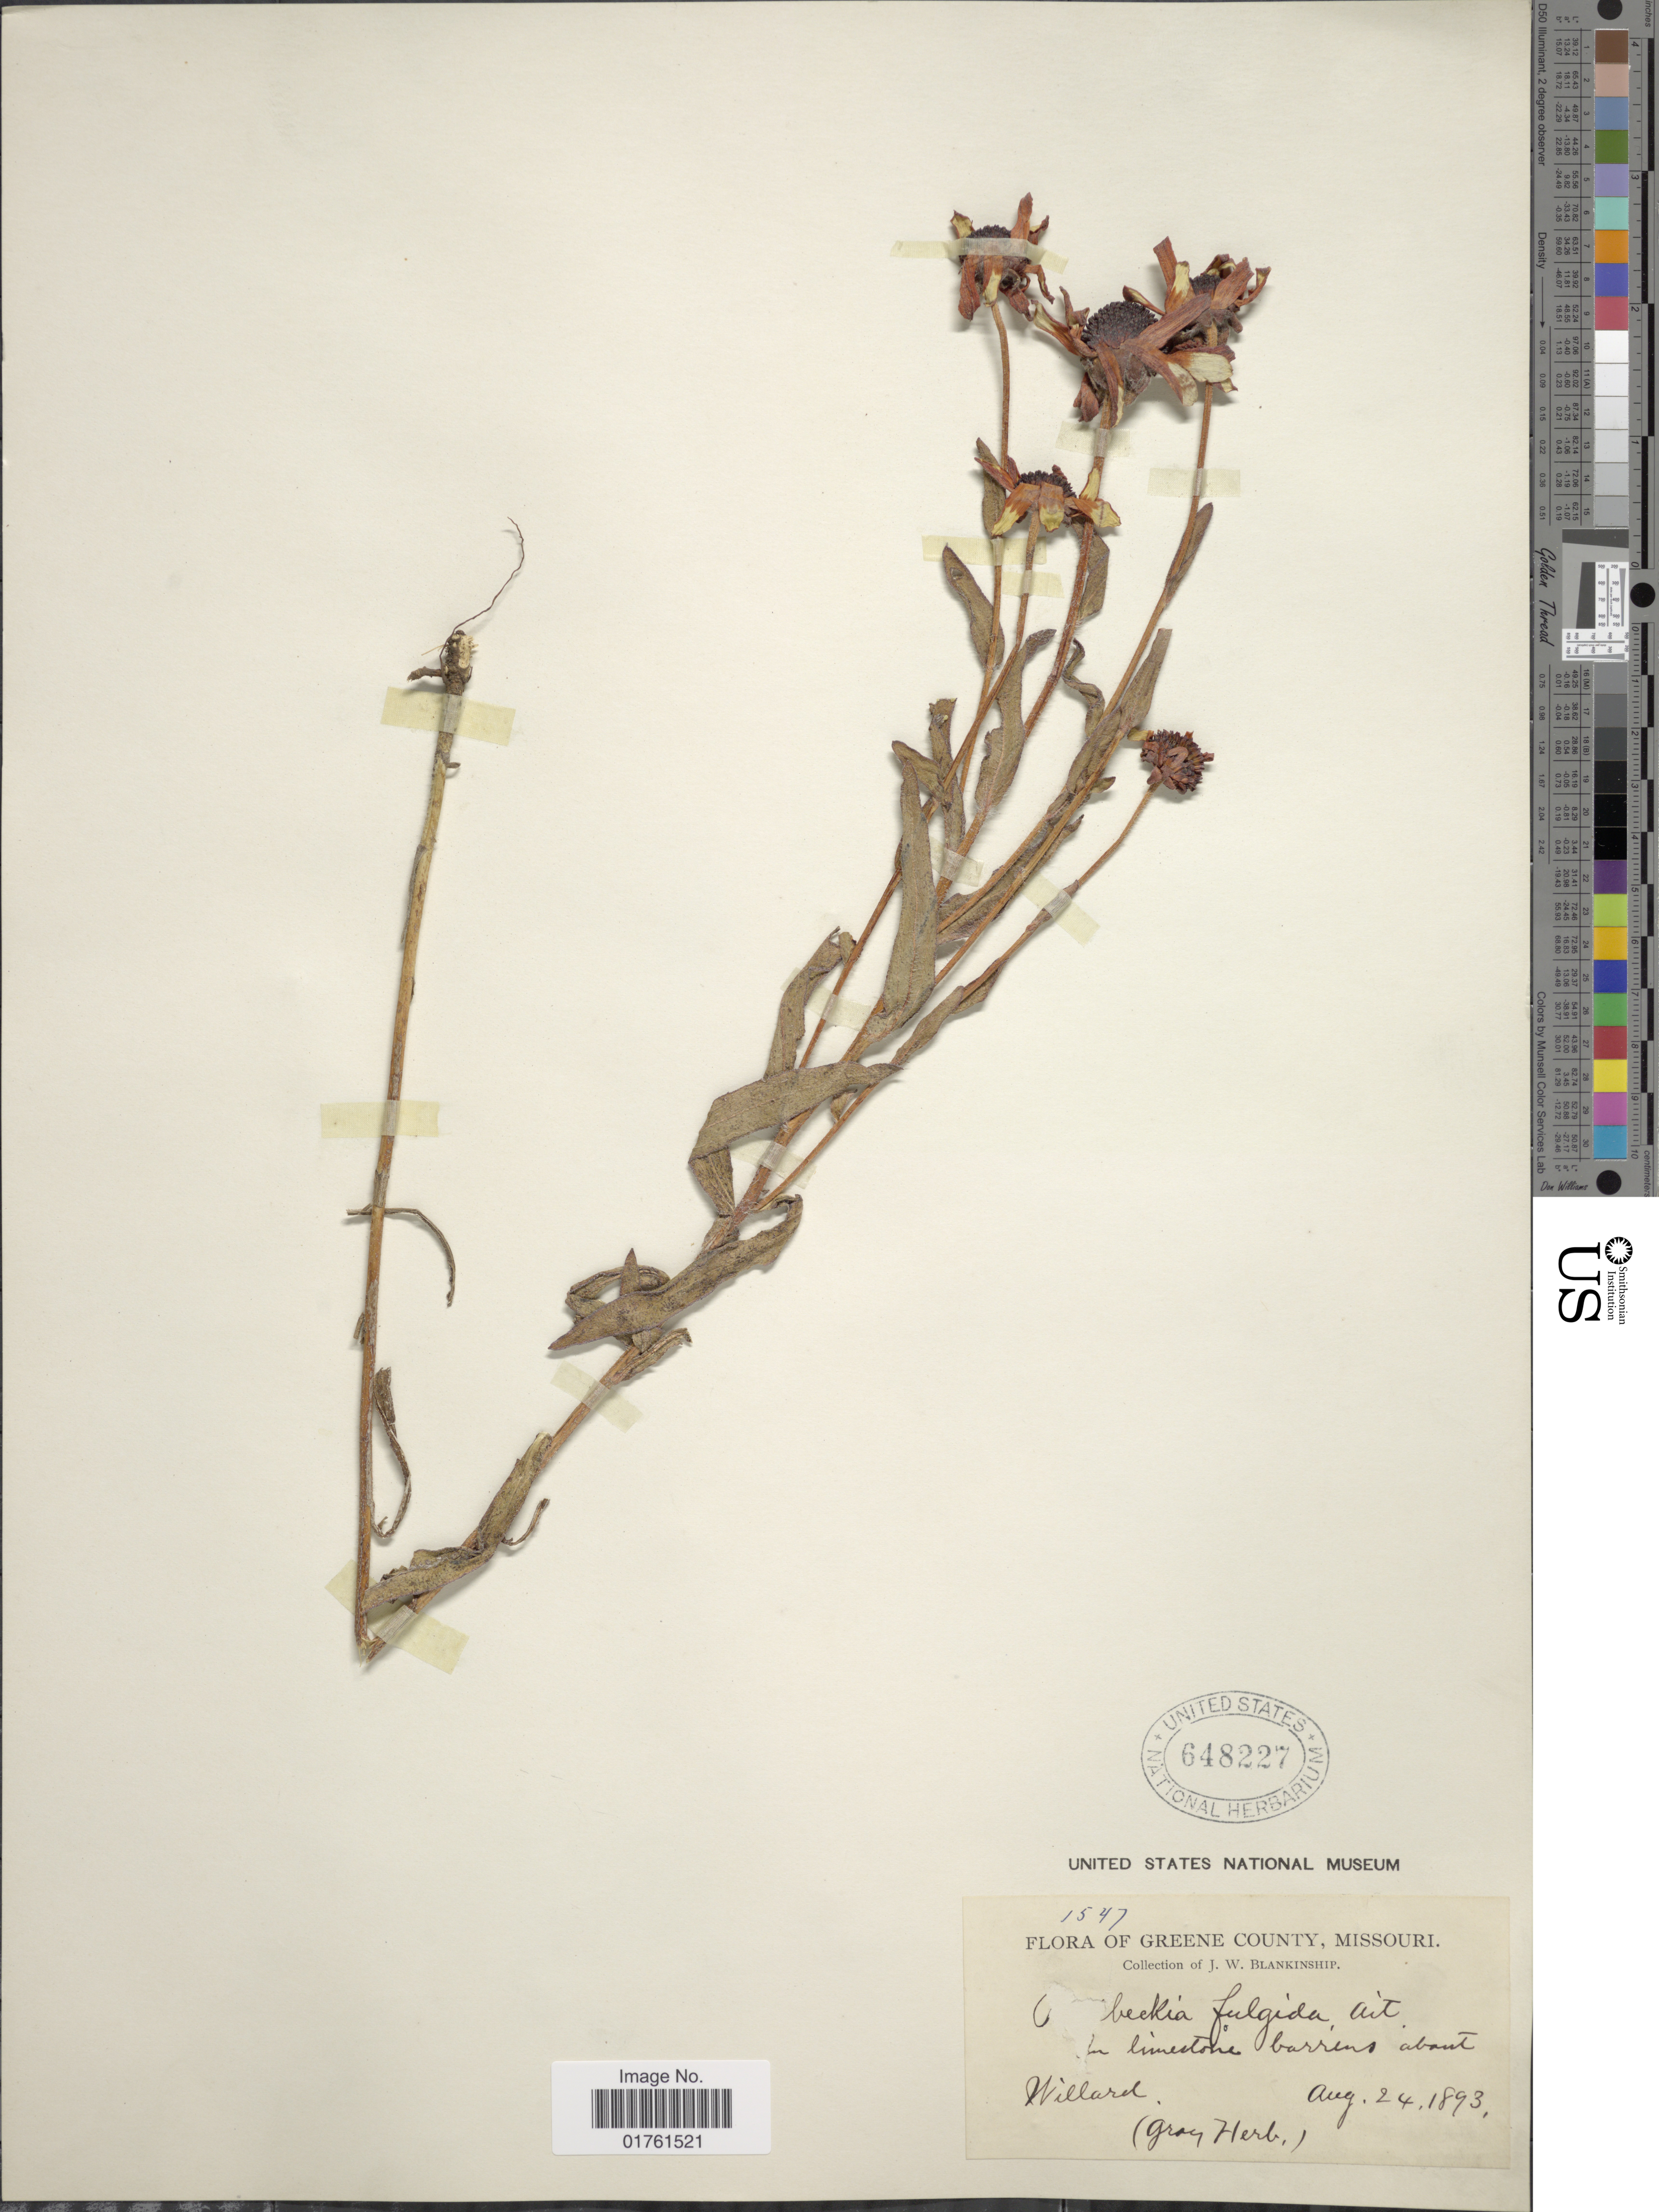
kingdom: Plantae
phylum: Tracheophyta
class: Magnoliopsida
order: Asterales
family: Asteraceae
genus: Rudbeckia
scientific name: Rudbeckia missouriensis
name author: Engelm. ex C.L. Boynton & Beadle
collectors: J. W. Blankinship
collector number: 1547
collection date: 1893-08-24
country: United States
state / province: Missouri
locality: Greene County, On limestone barrens about Willard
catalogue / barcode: US 648227